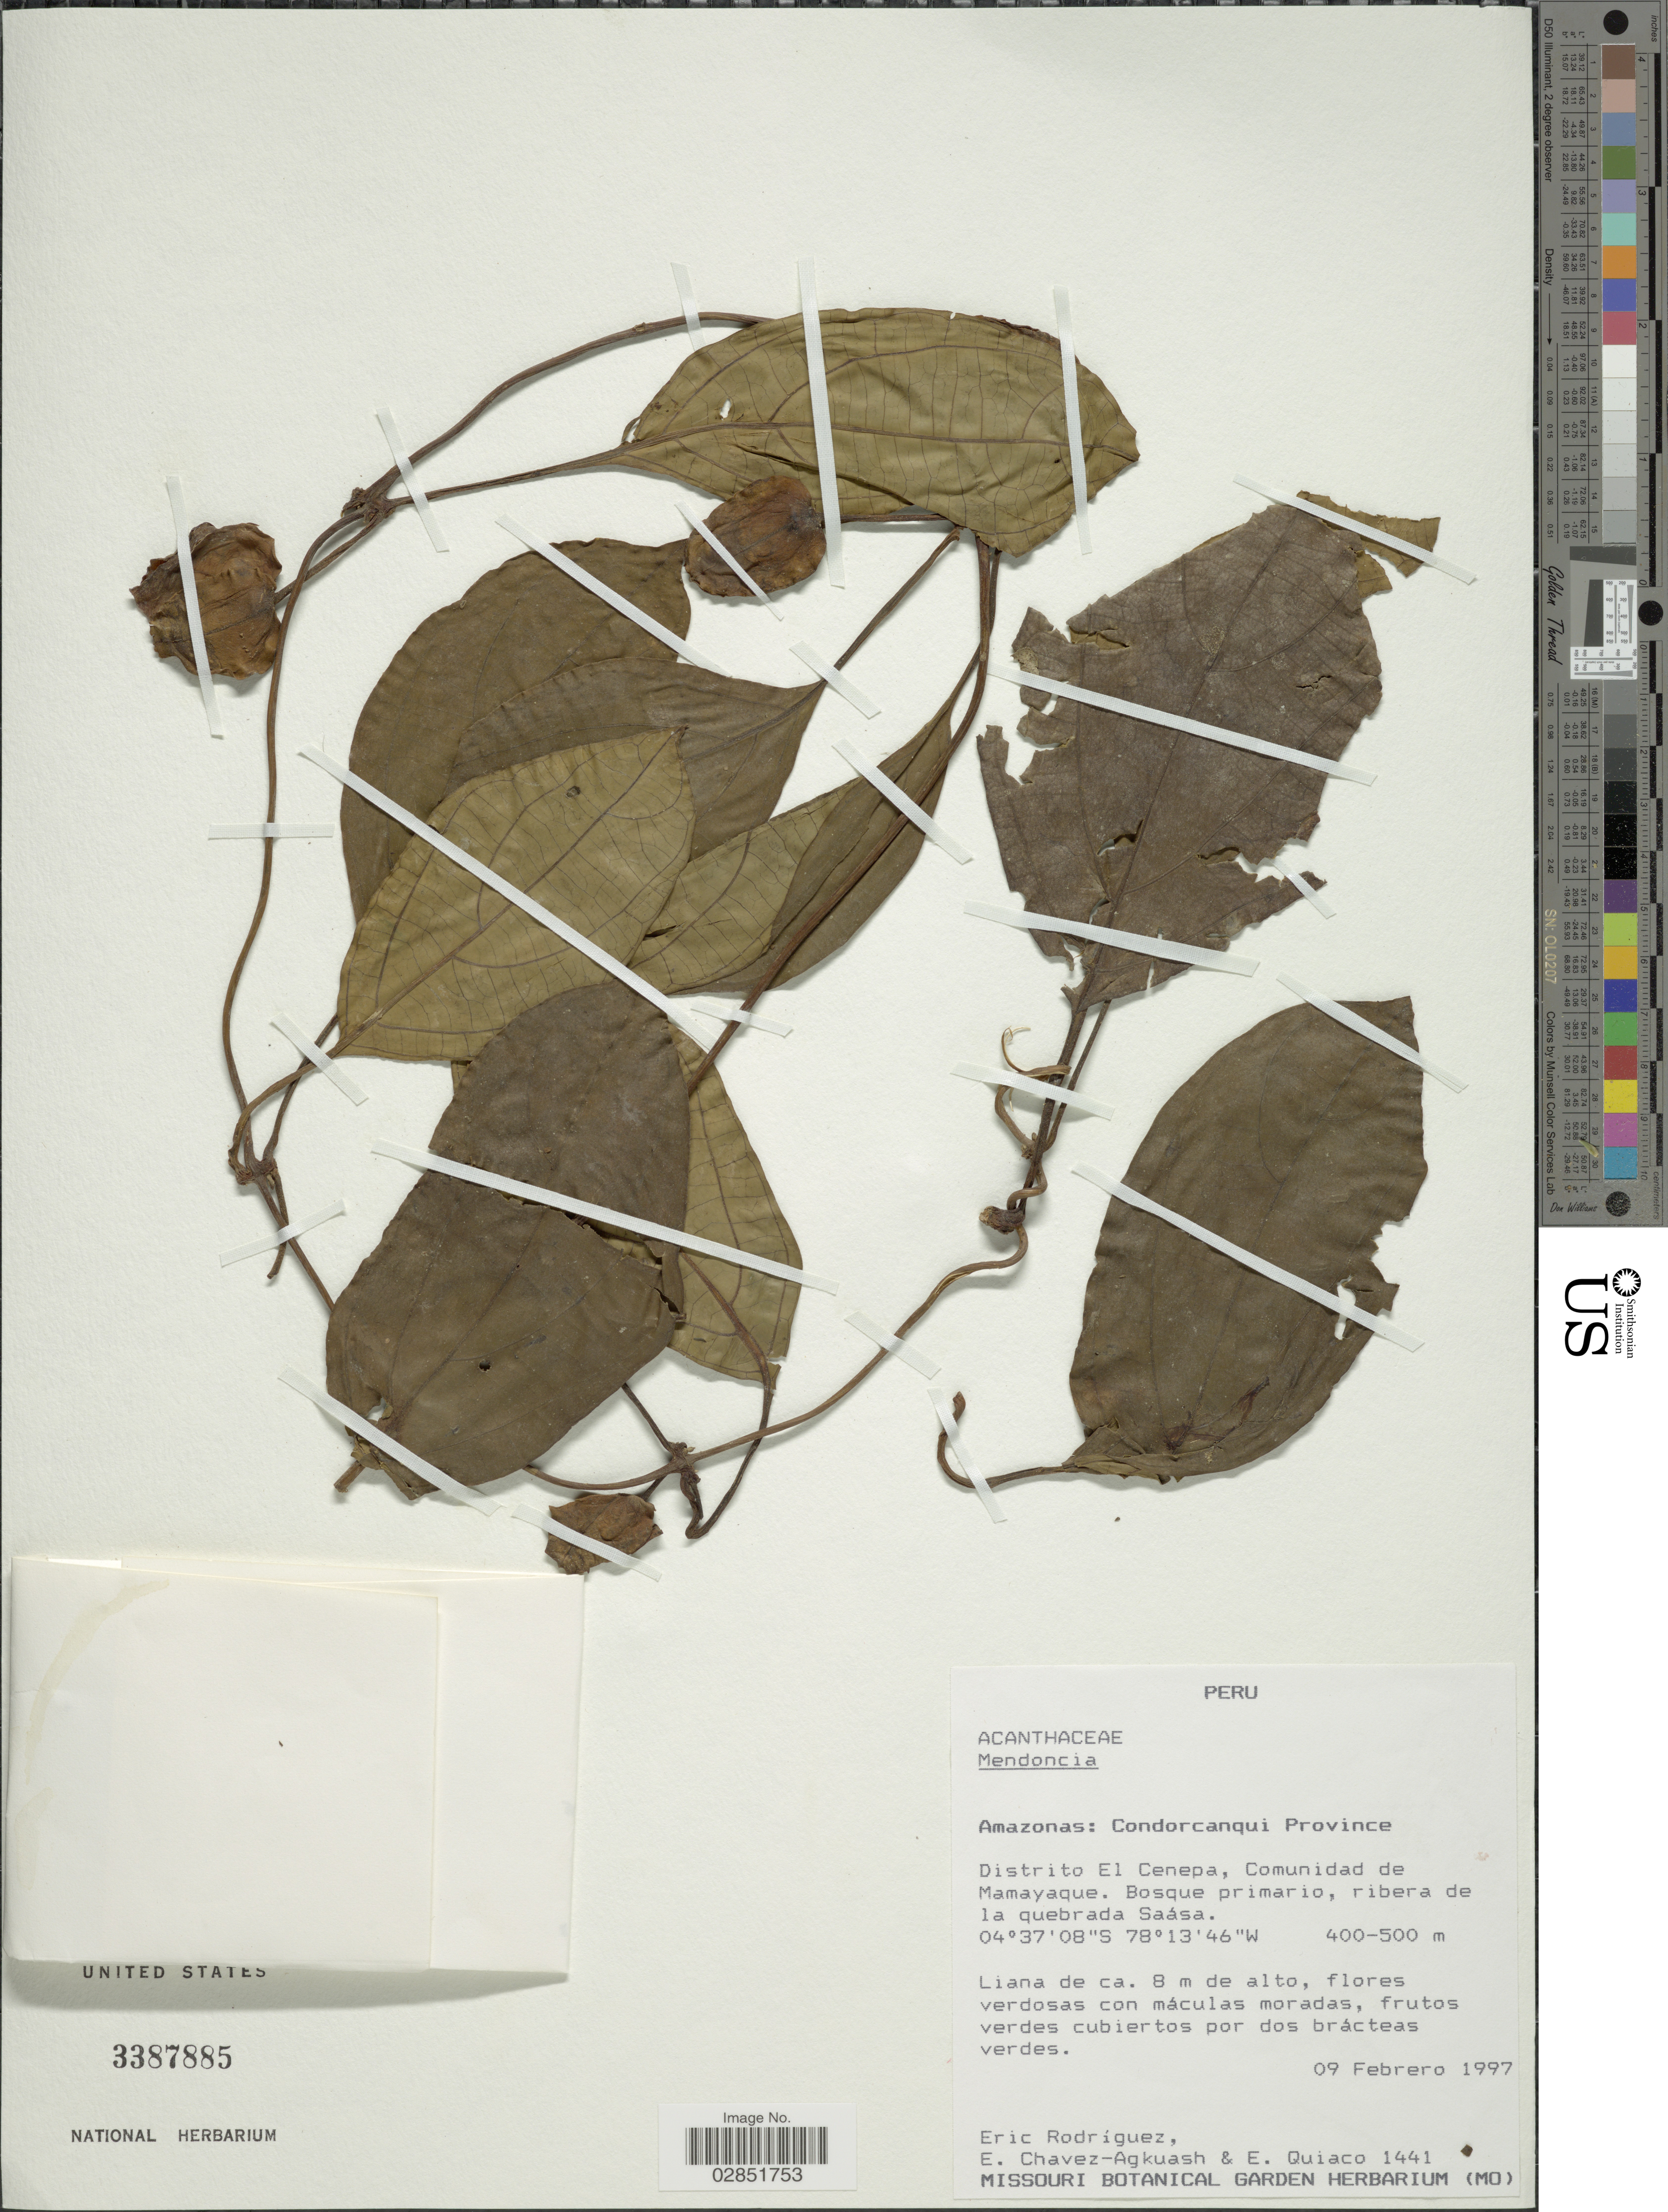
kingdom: Plantae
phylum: Tracheophyta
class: Magnoliopsida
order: Lamiales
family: Acanthaceae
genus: Mendoncia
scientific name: Mendoncia sp.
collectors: E. Rodriguez, E. Chavez-Agkuash & E. Quiaco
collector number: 1441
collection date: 1997-02-09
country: Peru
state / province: Amazonas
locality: Condorcanqui Province. Distrito El Cenepa, Comunidad de Mamayaque. Bosque primario, ribera de la quebrada Saása.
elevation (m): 400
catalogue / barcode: US 3389885